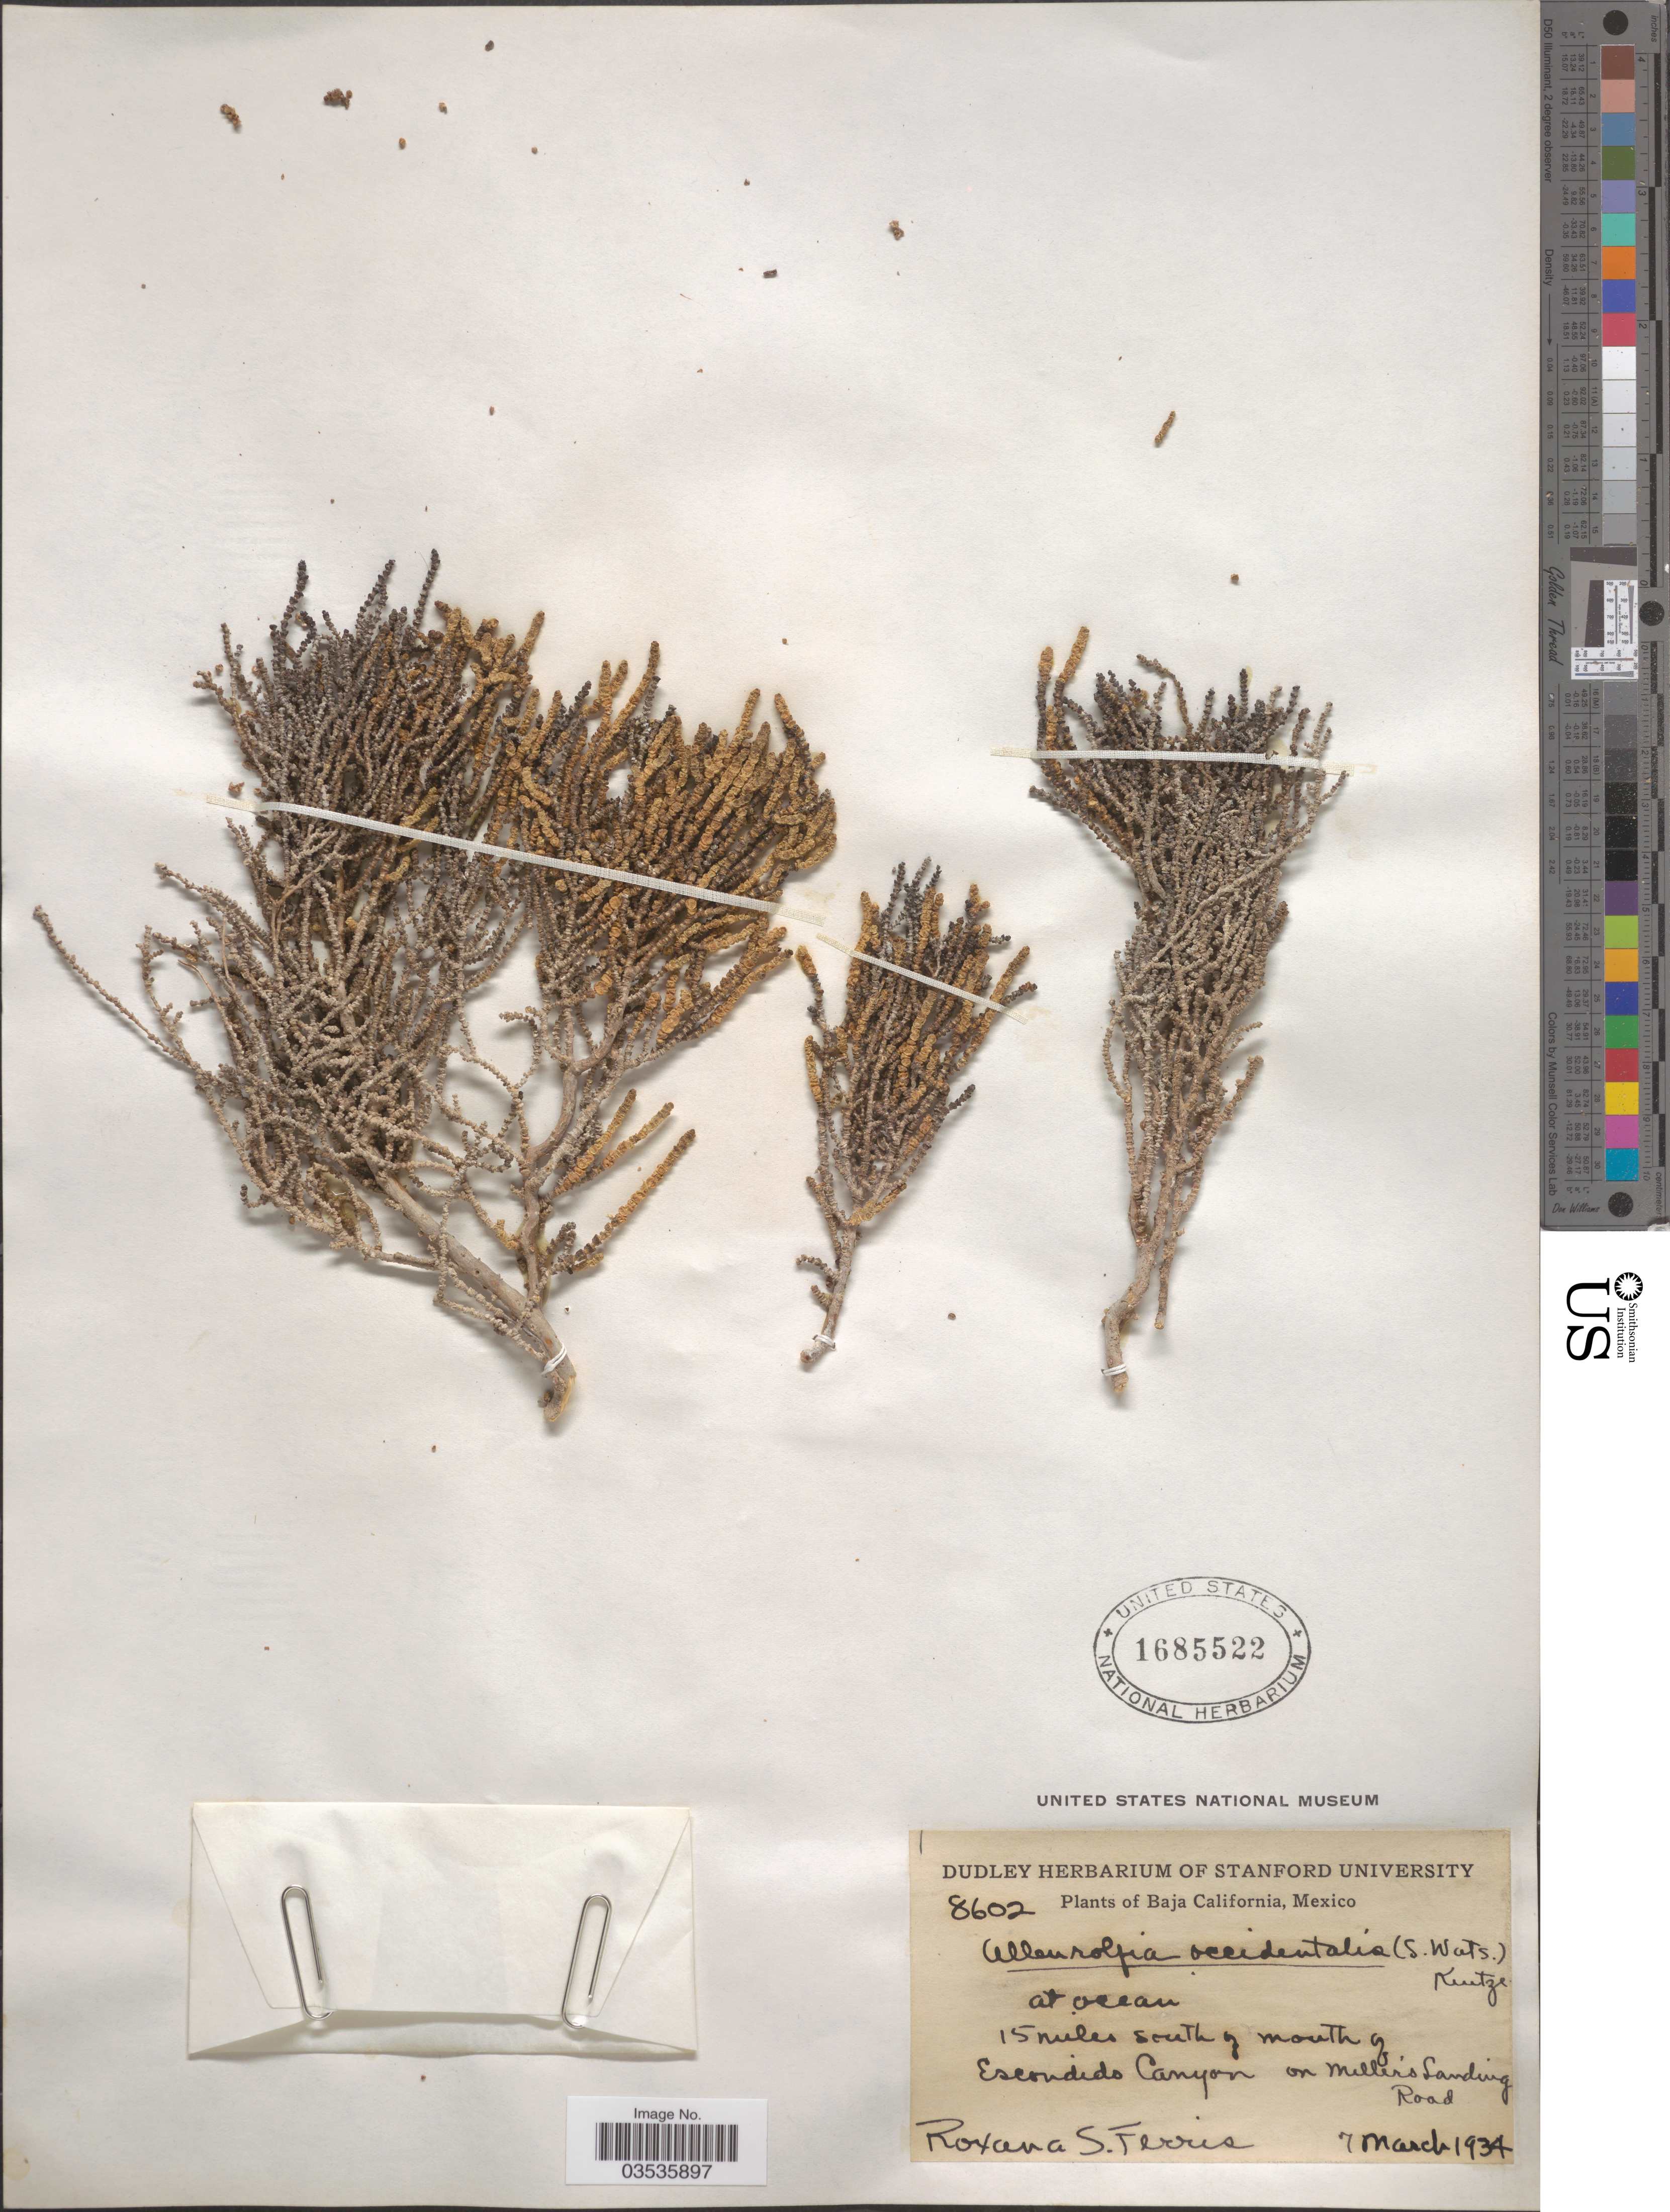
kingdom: Plantae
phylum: Tracheophyta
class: Magnoliopsida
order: Caryophyllales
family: Amaranthaceae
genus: Allenrolfea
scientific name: Allenrolfea occidentalis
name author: (S. Watson) Kuntze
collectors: R. S. Ferris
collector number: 8602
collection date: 1934-03-07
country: Mexico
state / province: Baja California Norte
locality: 15 miles south of mouth of Escondido Canyon on Miller's Landing Road.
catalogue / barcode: US 1685522